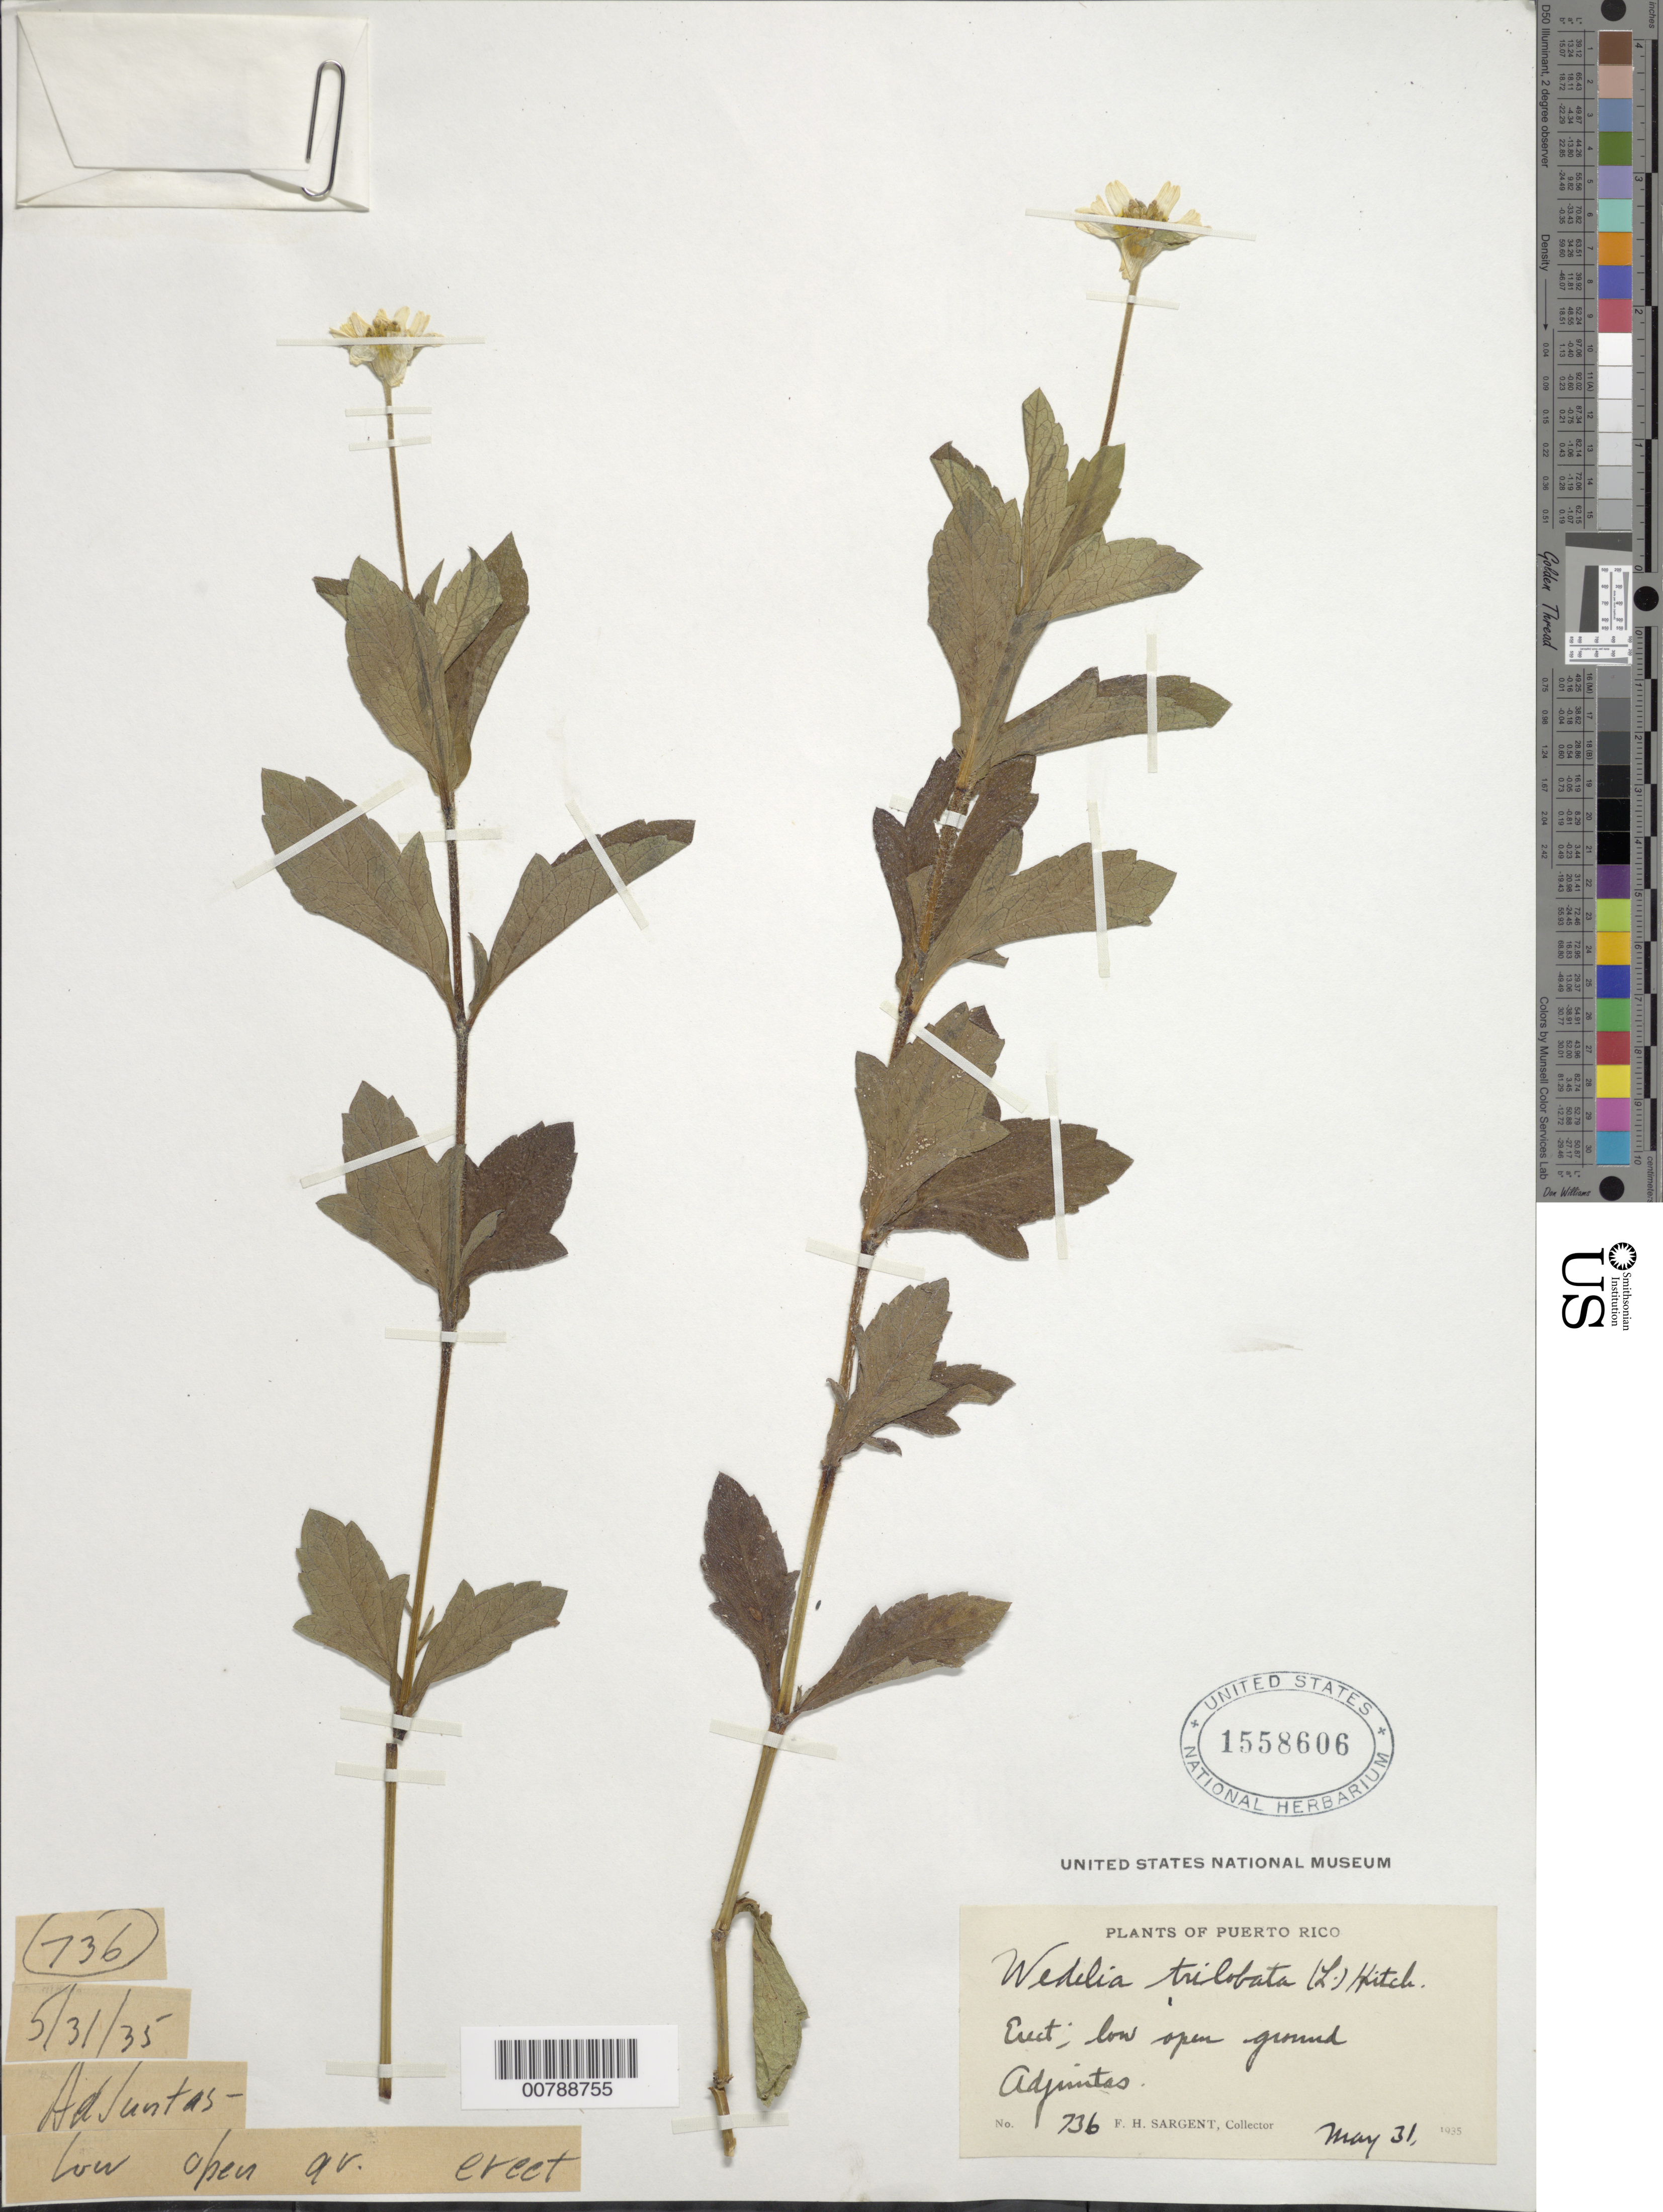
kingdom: Plantae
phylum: Tracheophyta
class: Magnoliopsida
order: Asterales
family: Asteraceae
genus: Sphagneticola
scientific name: Sphagneticola trilobata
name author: (L.) Pruski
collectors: F. H. Sargent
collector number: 736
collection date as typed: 31 May 1935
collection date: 1935-05-31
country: Puerto Rico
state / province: Adjuntas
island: Puerto Rico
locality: Adjuntas, low open ground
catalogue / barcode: US 1558606